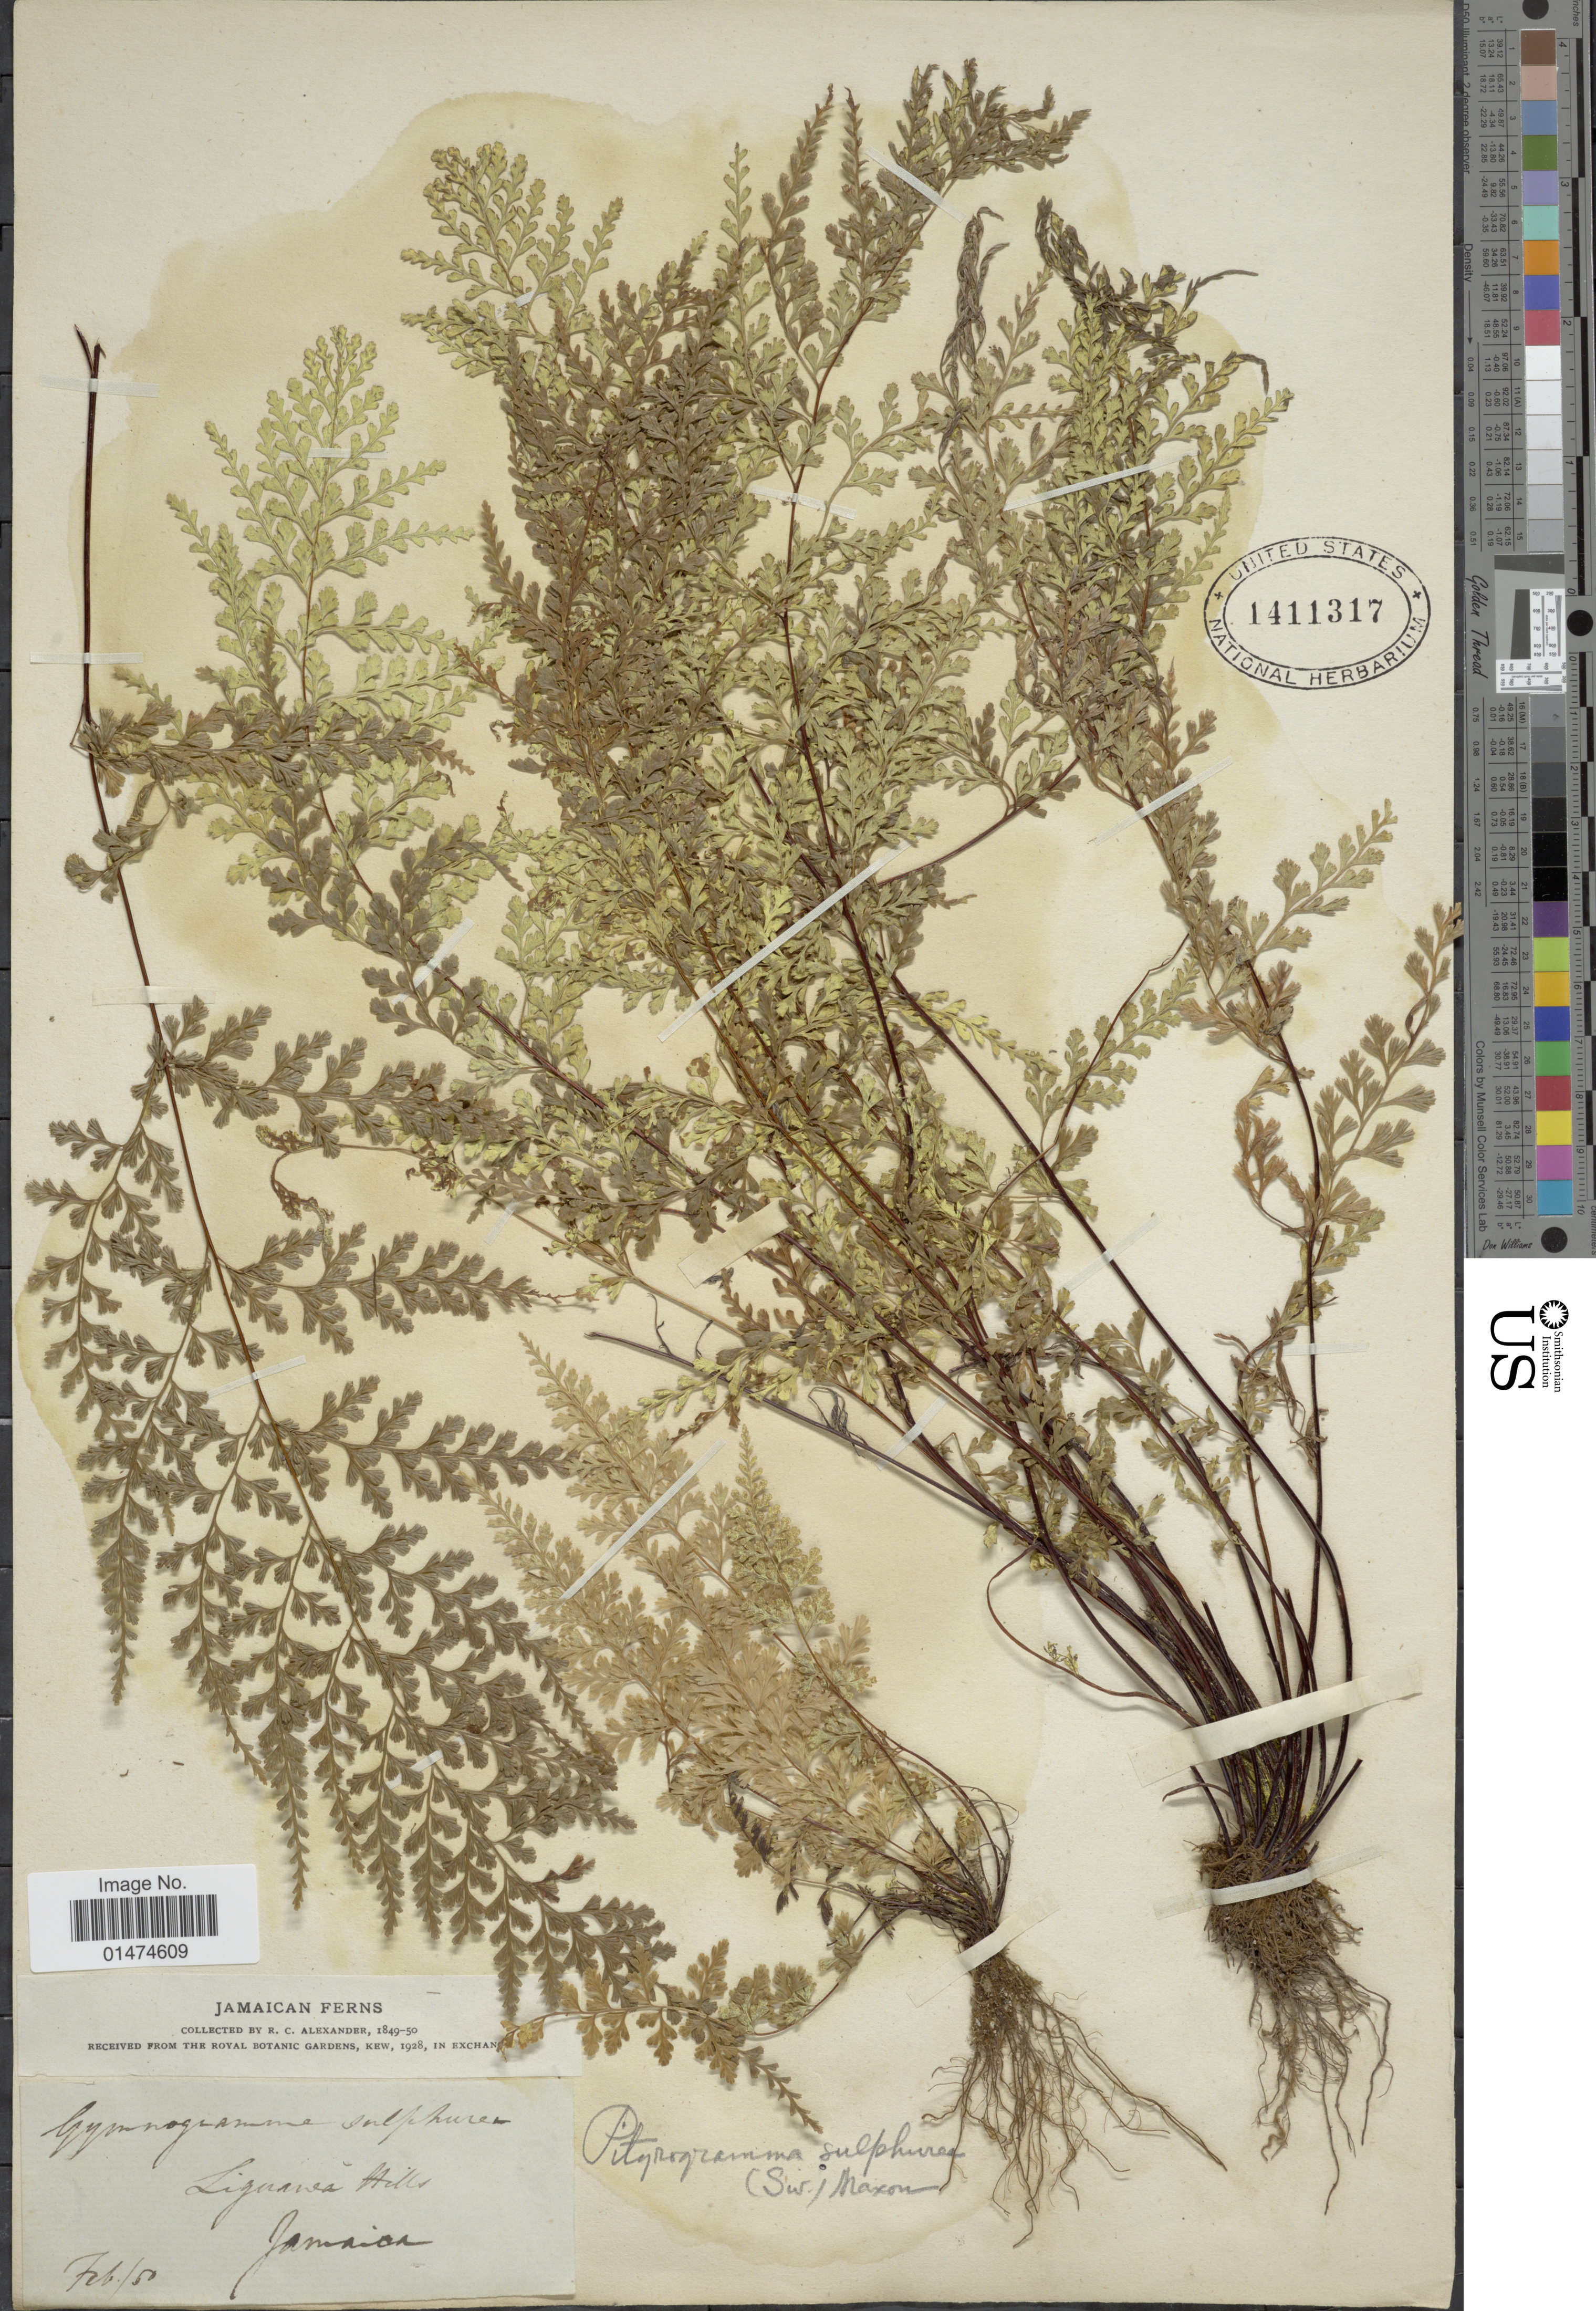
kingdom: Plantae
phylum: Tracheophyta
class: Polypodiopsida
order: Polypodiales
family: Pteridaceae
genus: Pityrogramma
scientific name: Pityrogramma sulphurea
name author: (Sw.) Maxon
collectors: R. C. Alexander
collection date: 1950-02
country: Jamaica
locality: Liguanea Hill.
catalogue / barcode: US 1411317